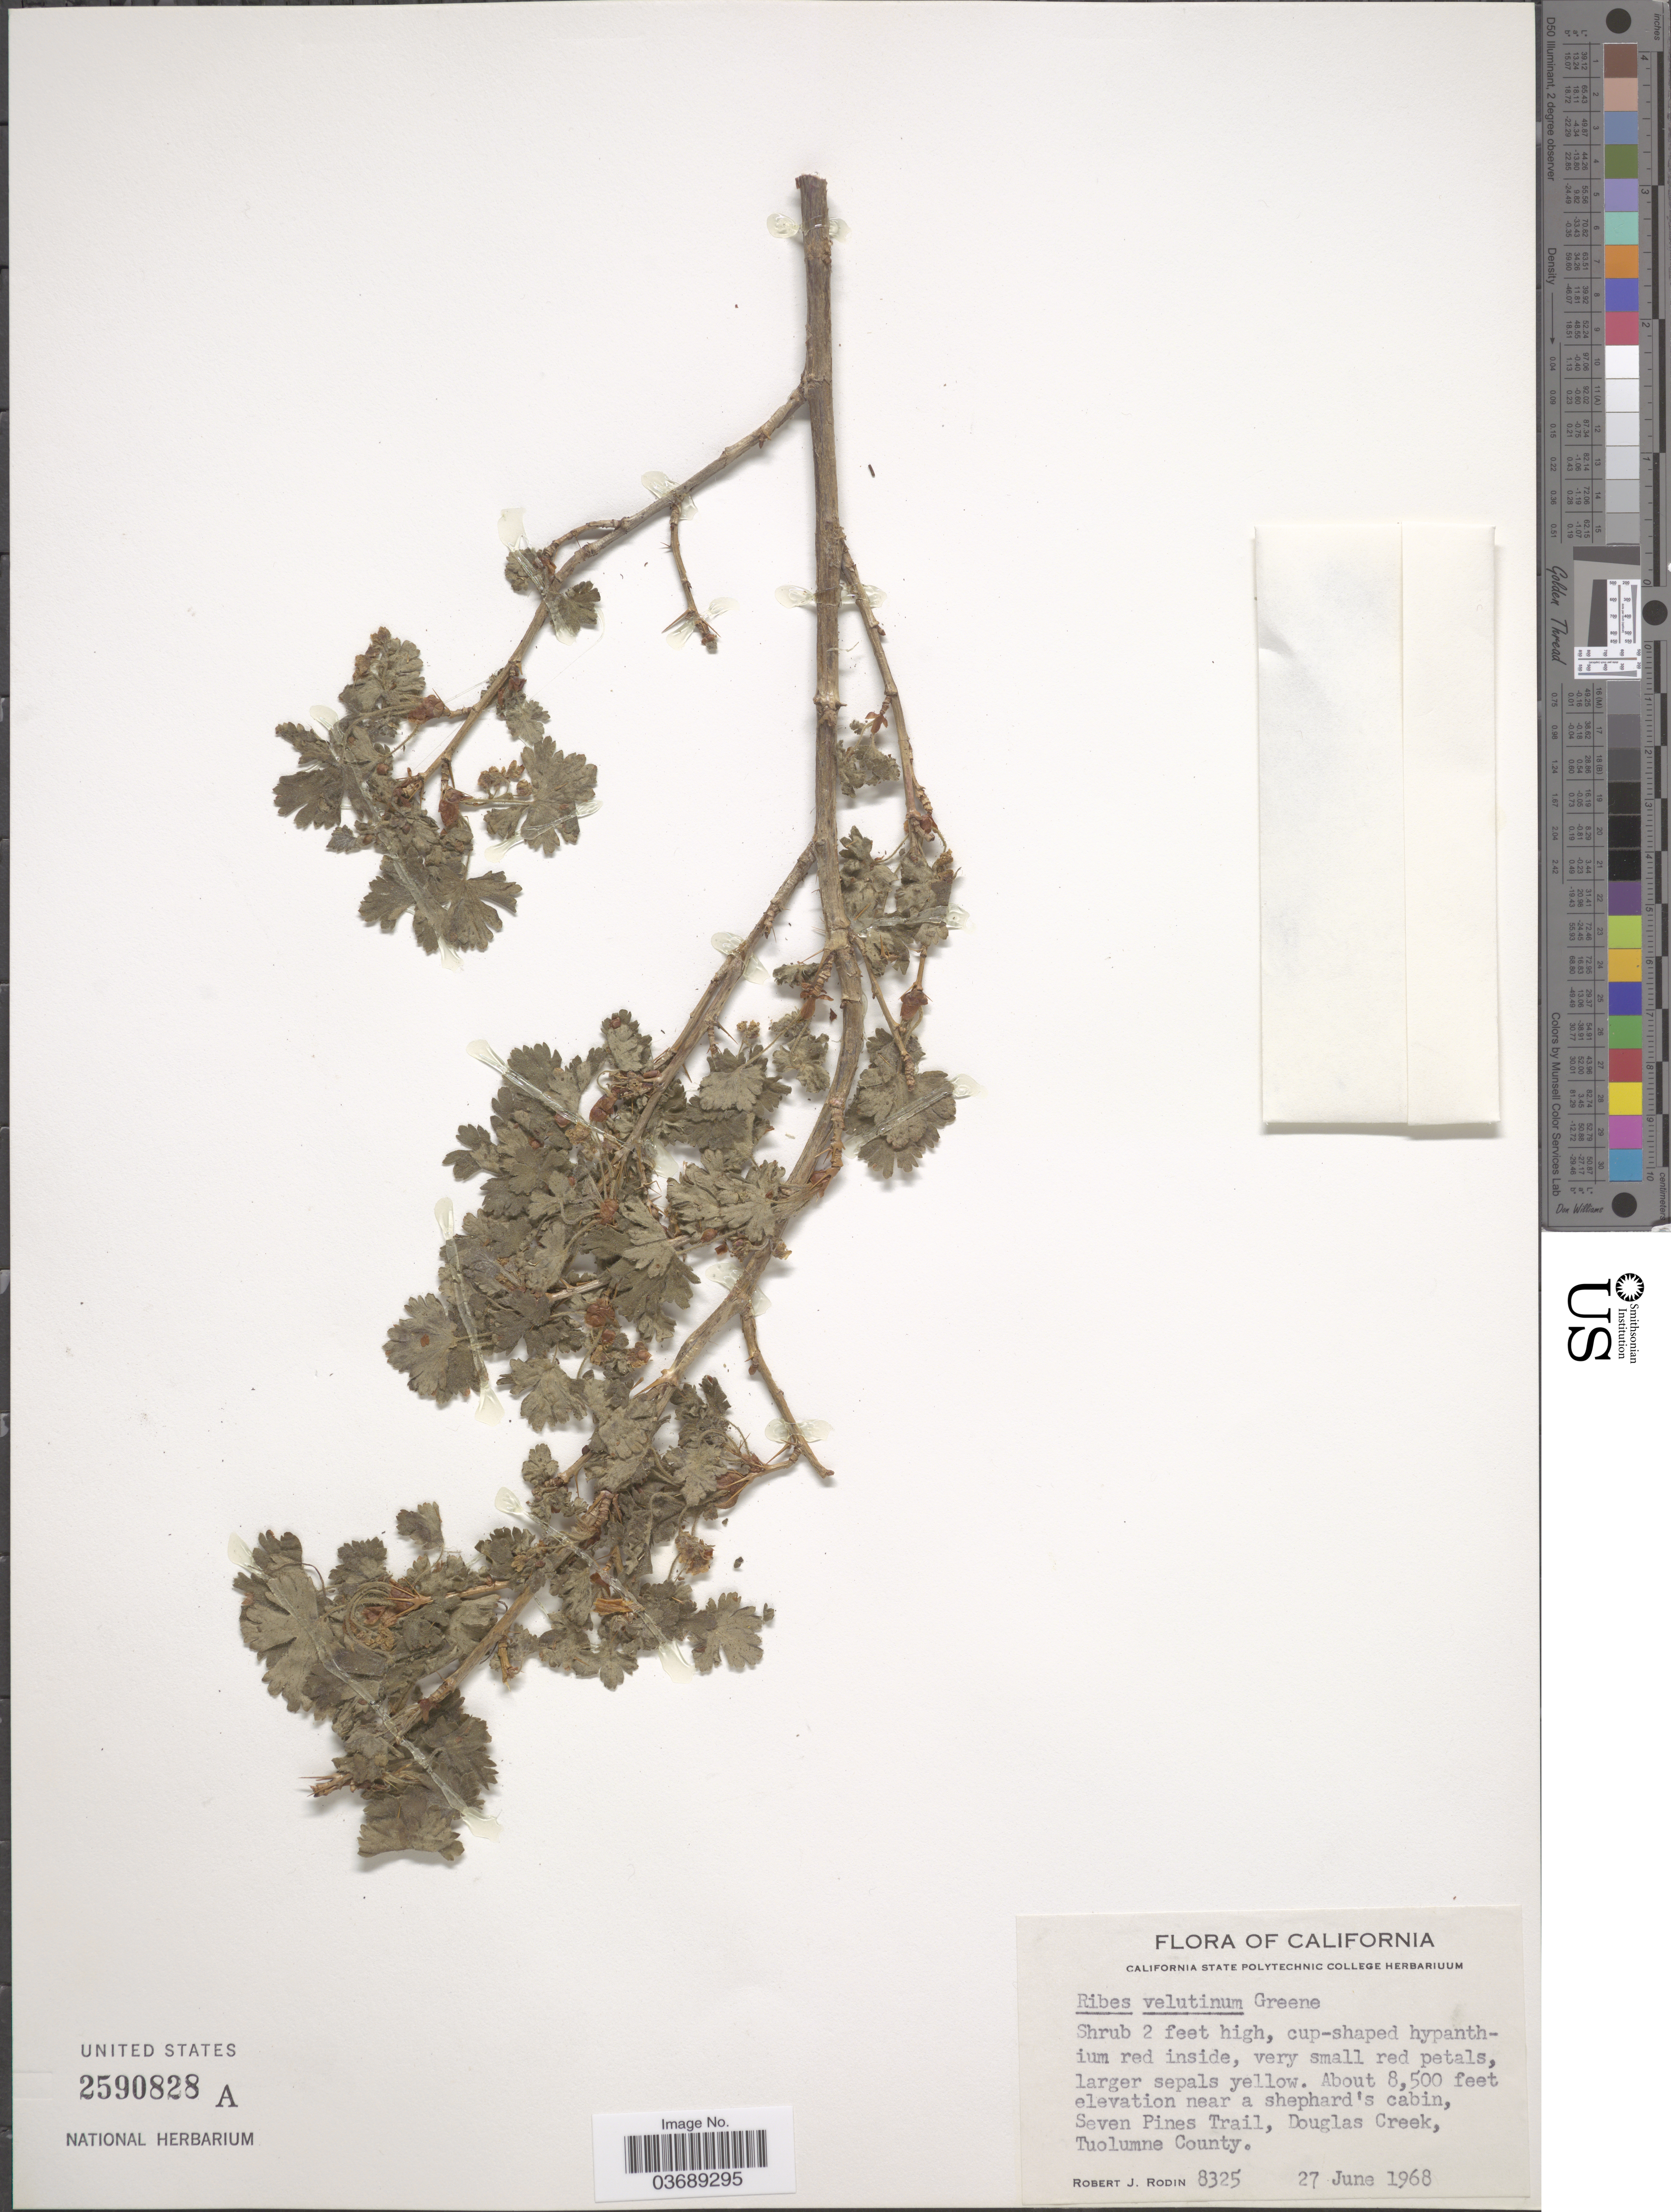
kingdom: Plantae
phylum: Tracheophyta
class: Magnoliopsida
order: Saxifragales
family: Grossulariaceae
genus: Ribes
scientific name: Ribes velutinum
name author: Greene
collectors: R. J. Rodin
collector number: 8325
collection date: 1968-06-27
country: United States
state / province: California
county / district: Tuolumne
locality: Near a shephard's cabin, Seven Pines Trail, Douglas Creek, Tuolumne County.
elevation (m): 2591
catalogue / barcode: US 2590828